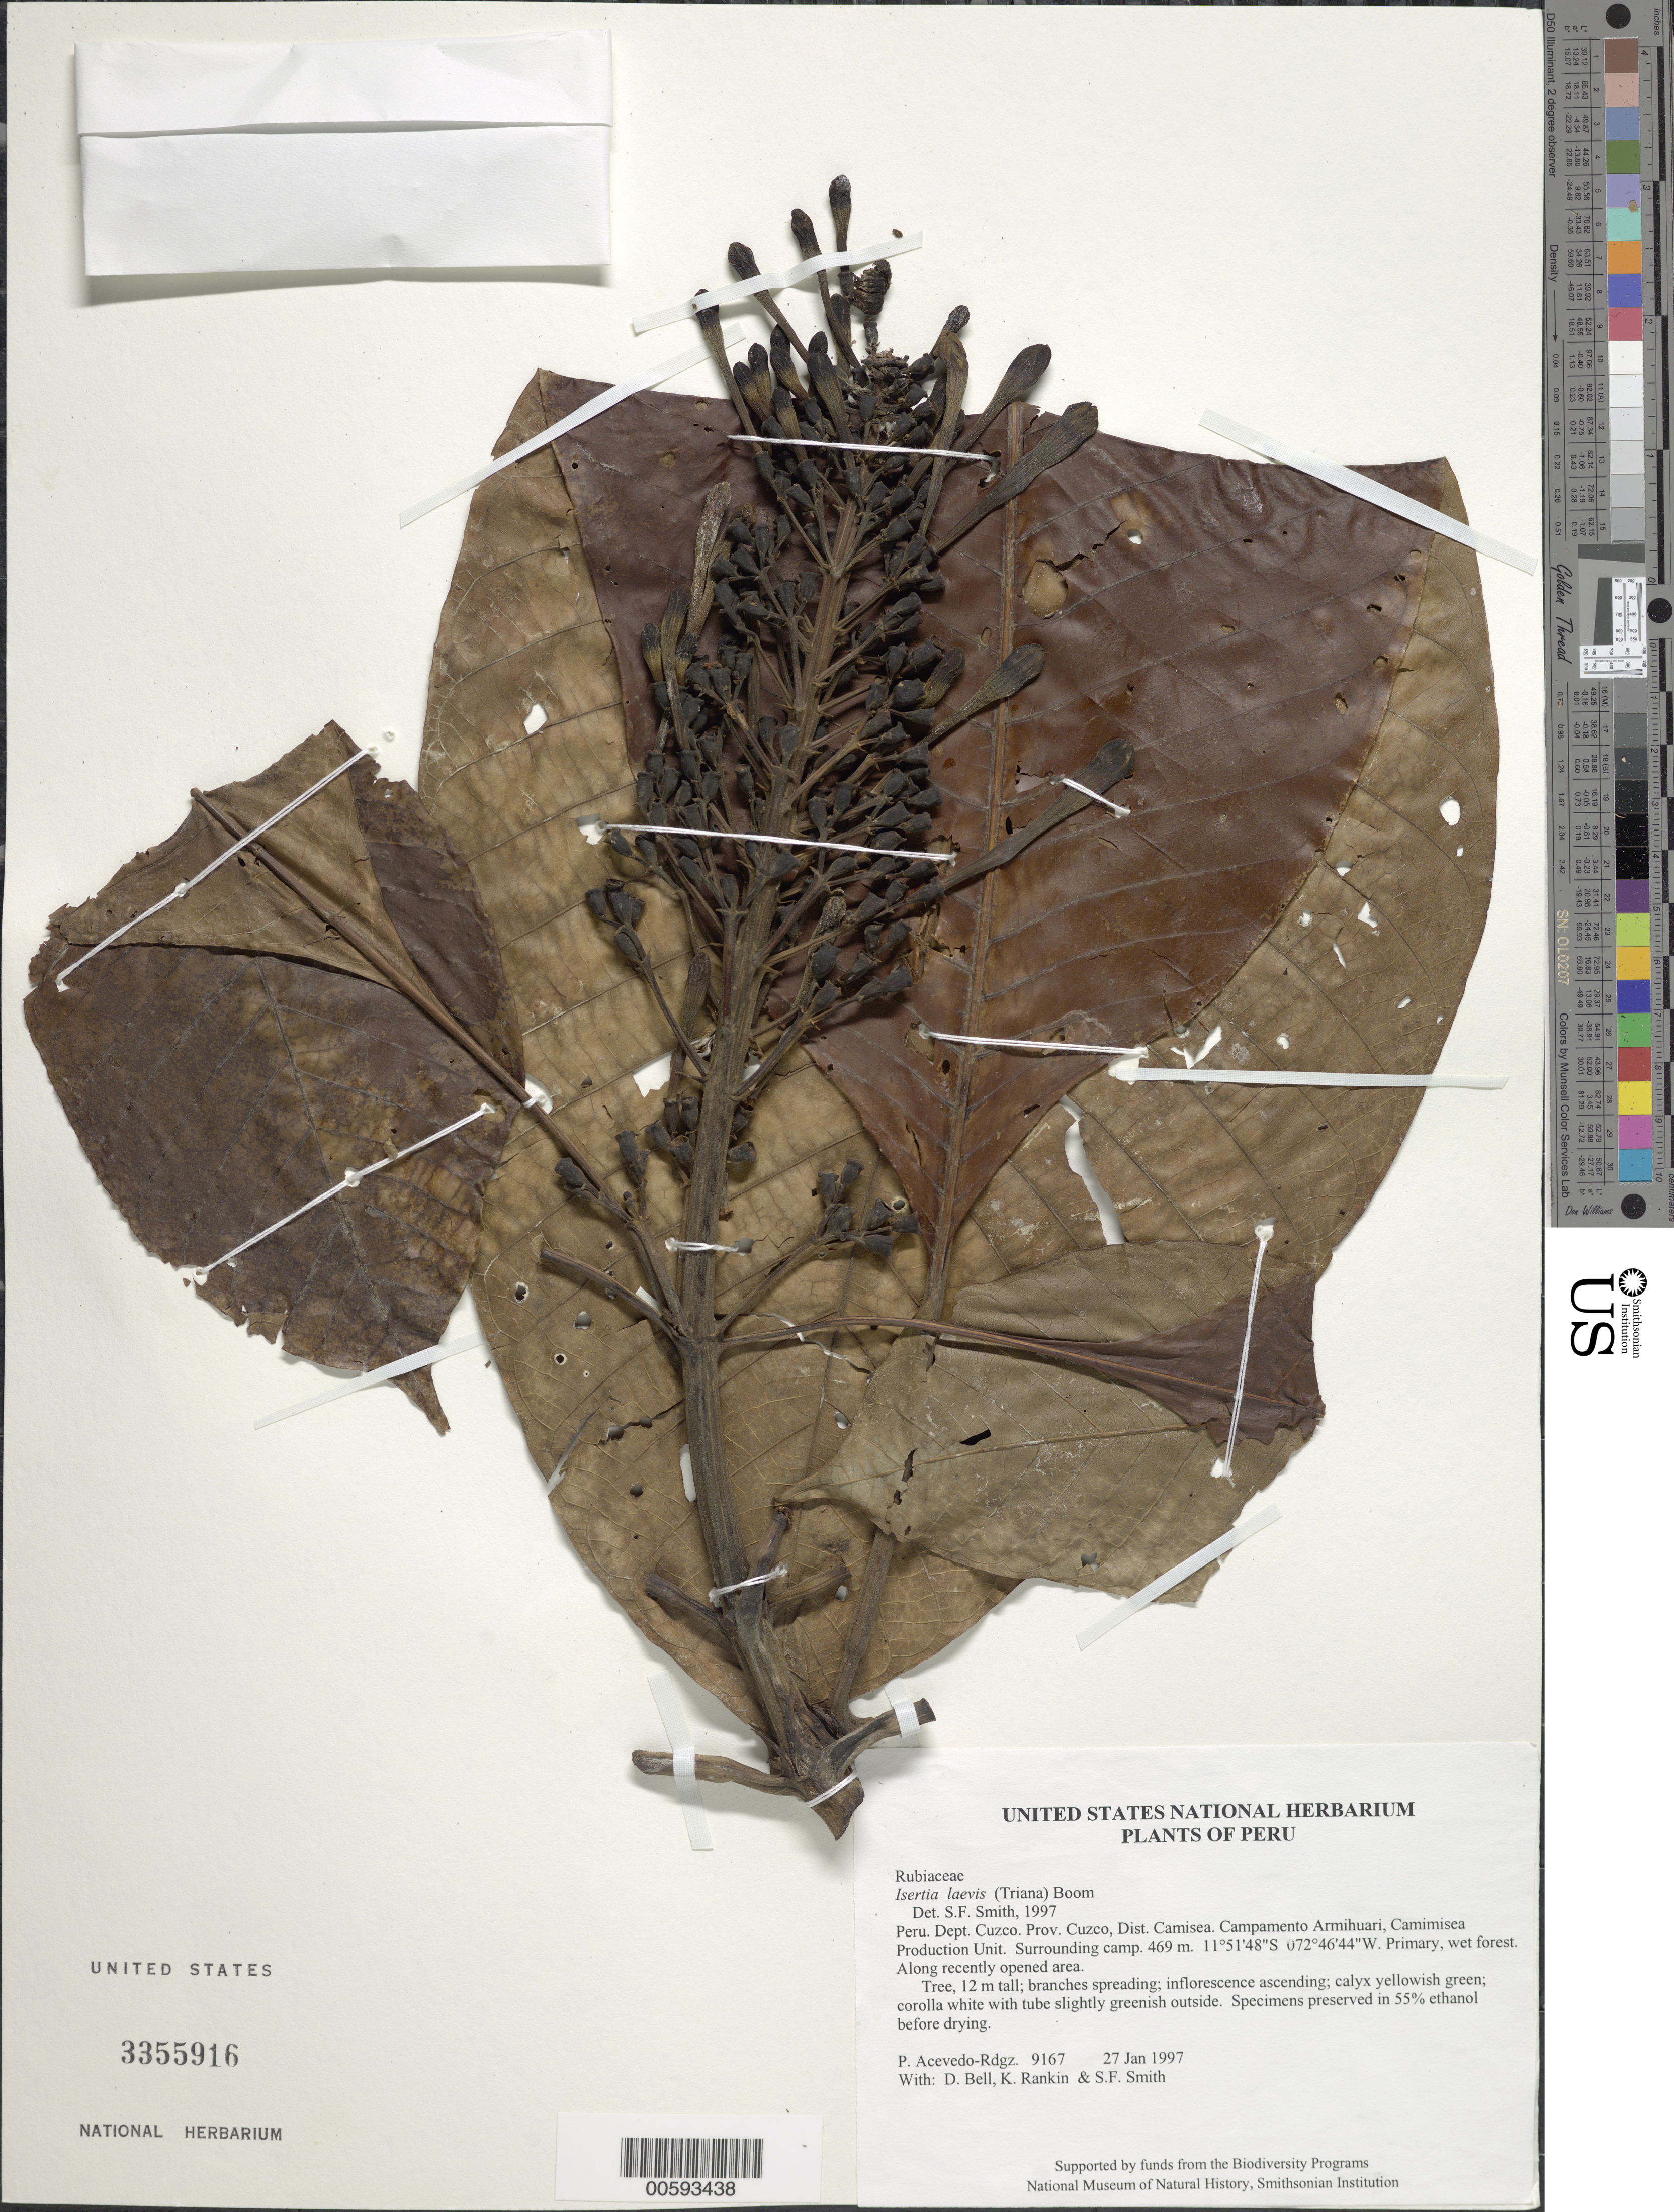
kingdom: Plantae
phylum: Tracheophyta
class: Magnoliopsida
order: Gentianales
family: Rubiaceae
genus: Isertia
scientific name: Isertia laevis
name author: (Triana) B.M. Boom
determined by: Smith, Stephen F., (US), NMNH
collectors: P. Acevedo-Rodr., D. A. Bell, K. B. Rankin & S.F. Smith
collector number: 9167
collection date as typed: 27 Jan 1997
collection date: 1997-01-27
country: Peru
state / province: Cusco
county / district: Cusco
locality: Districto Camisea, Campamento Armihuari, Camimisea Production Unit. Surrounding camp.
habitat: Primary, wet forest. Along recently opened area.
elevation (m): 469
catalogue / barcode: US 3355916